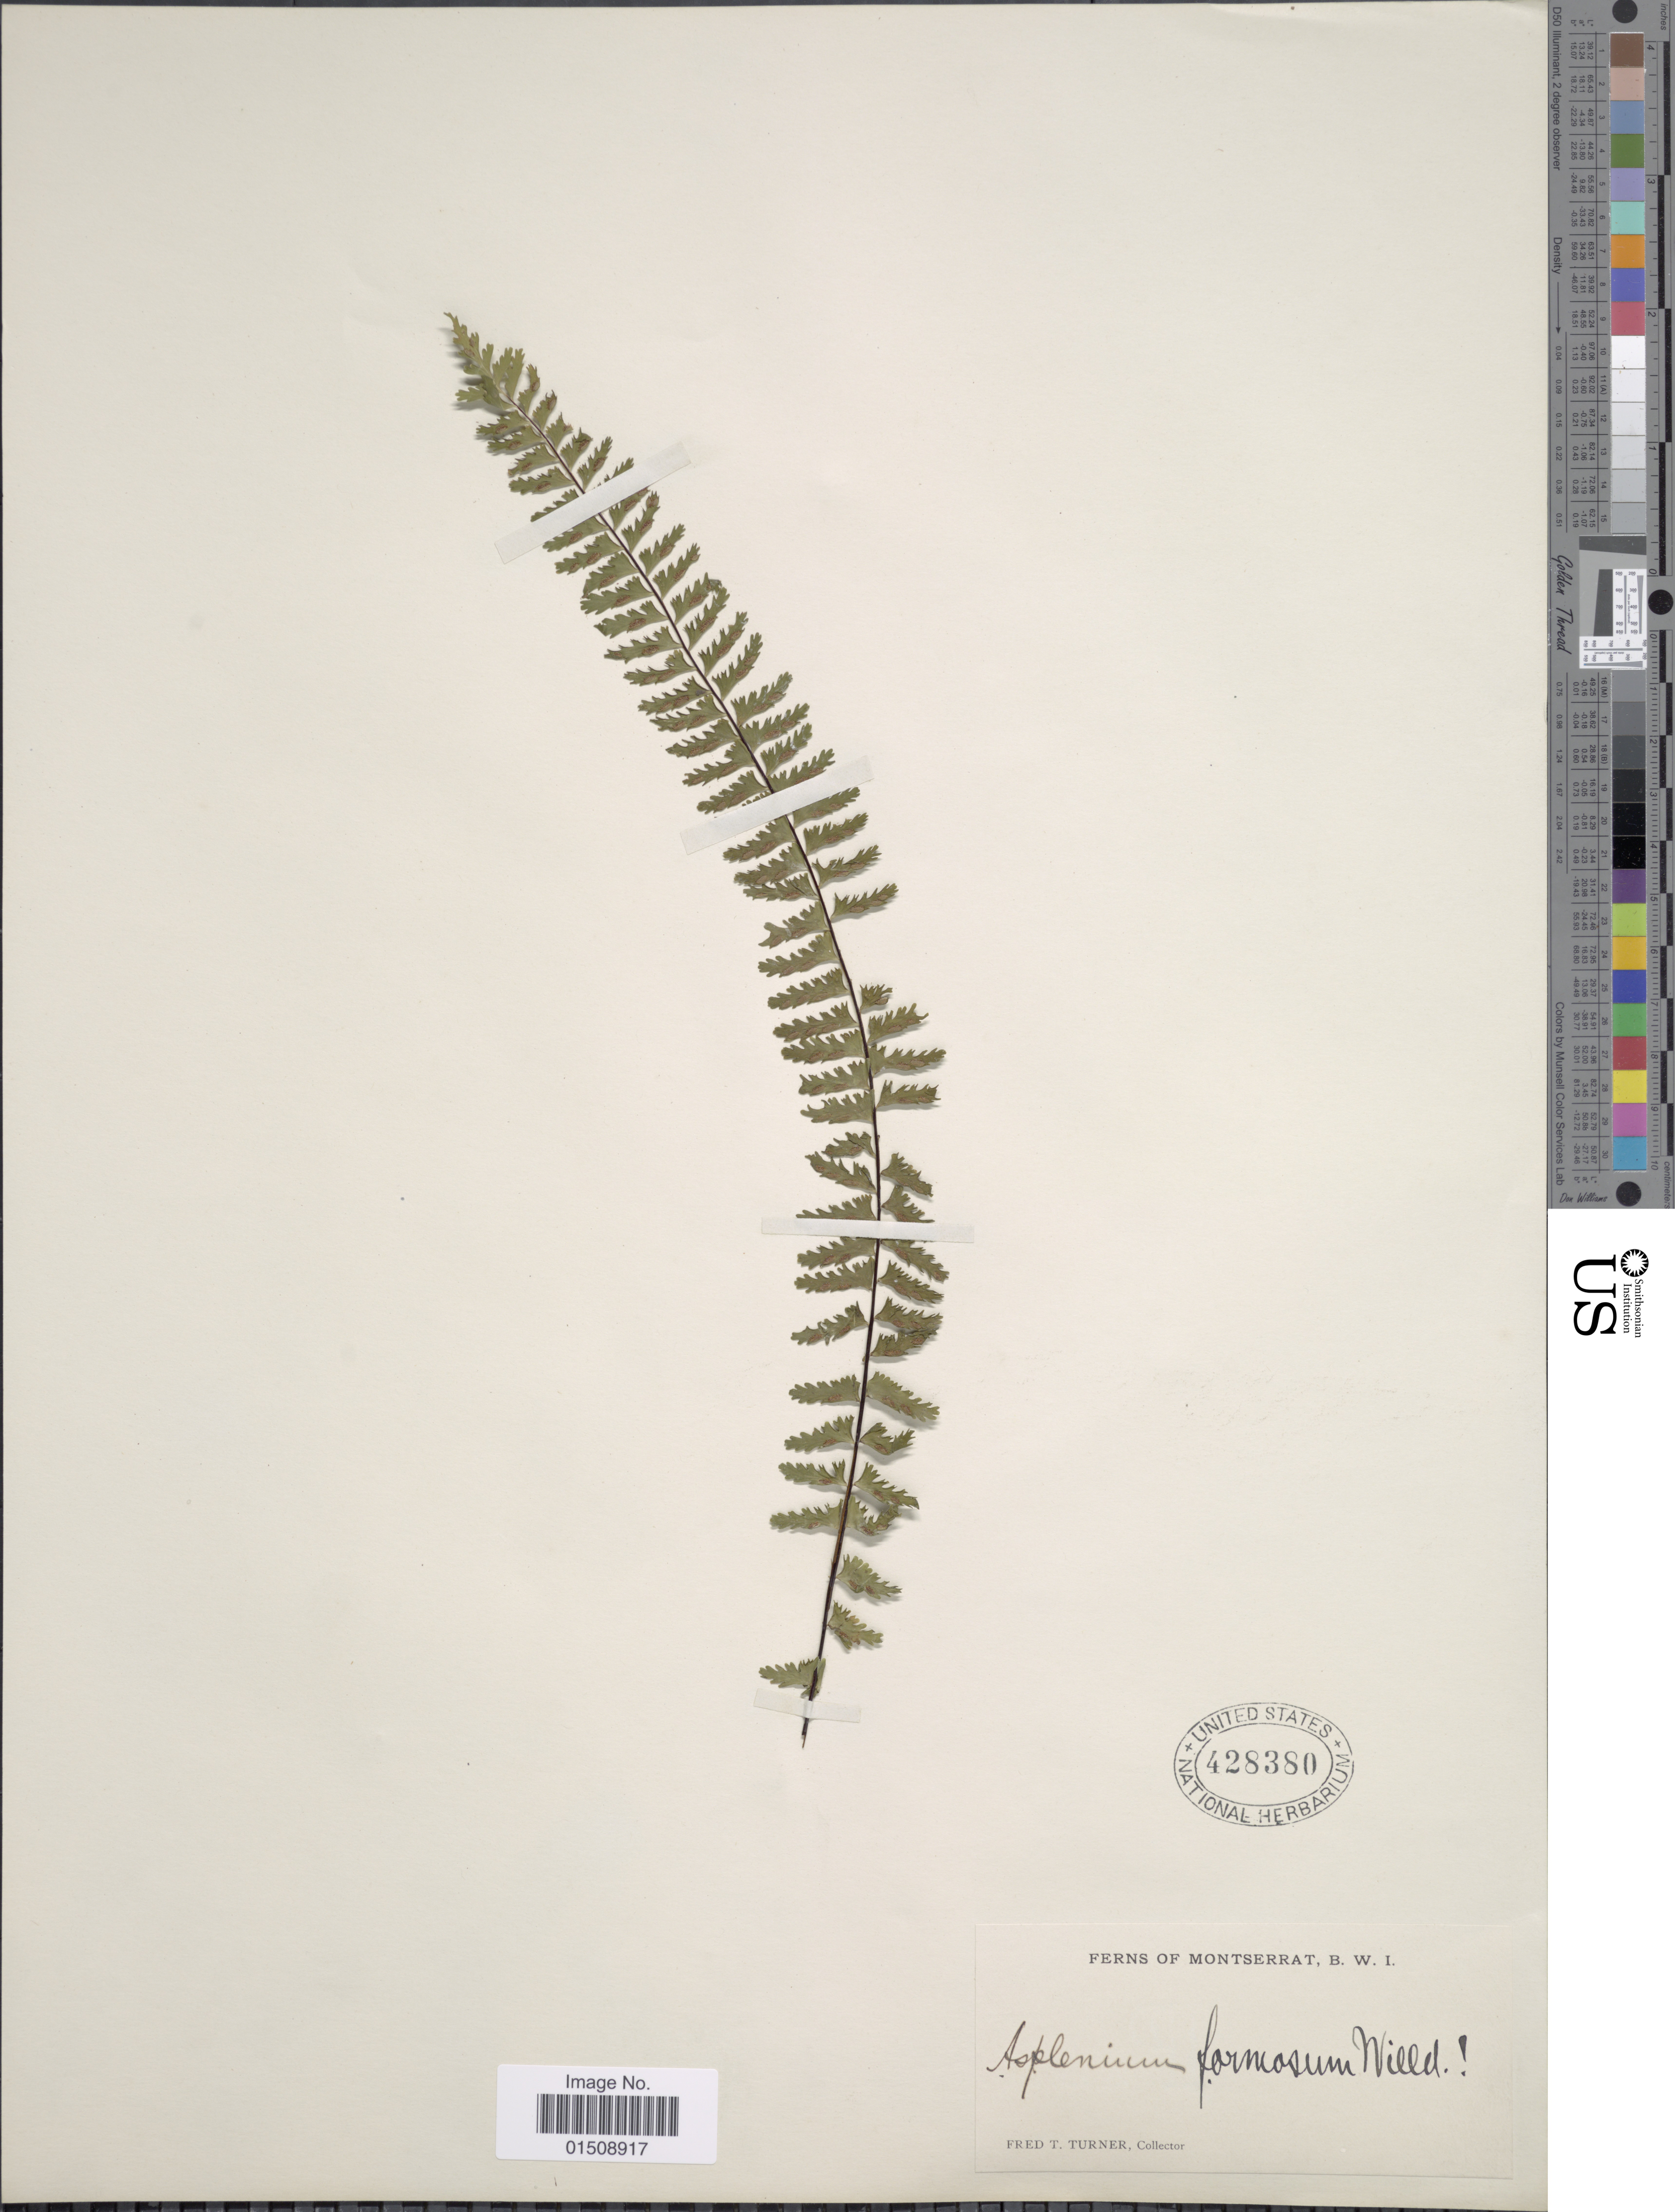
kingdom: Plantae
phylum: Tracheophyta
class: Polypodiopsida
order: Polypodiales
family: Aspleniaceae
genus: Asplenium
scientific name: Asplenium formosum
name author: Willd.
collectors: F. T. Turner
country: Montserrat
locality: Montserrat, B.W.I.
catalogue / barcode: US 428380